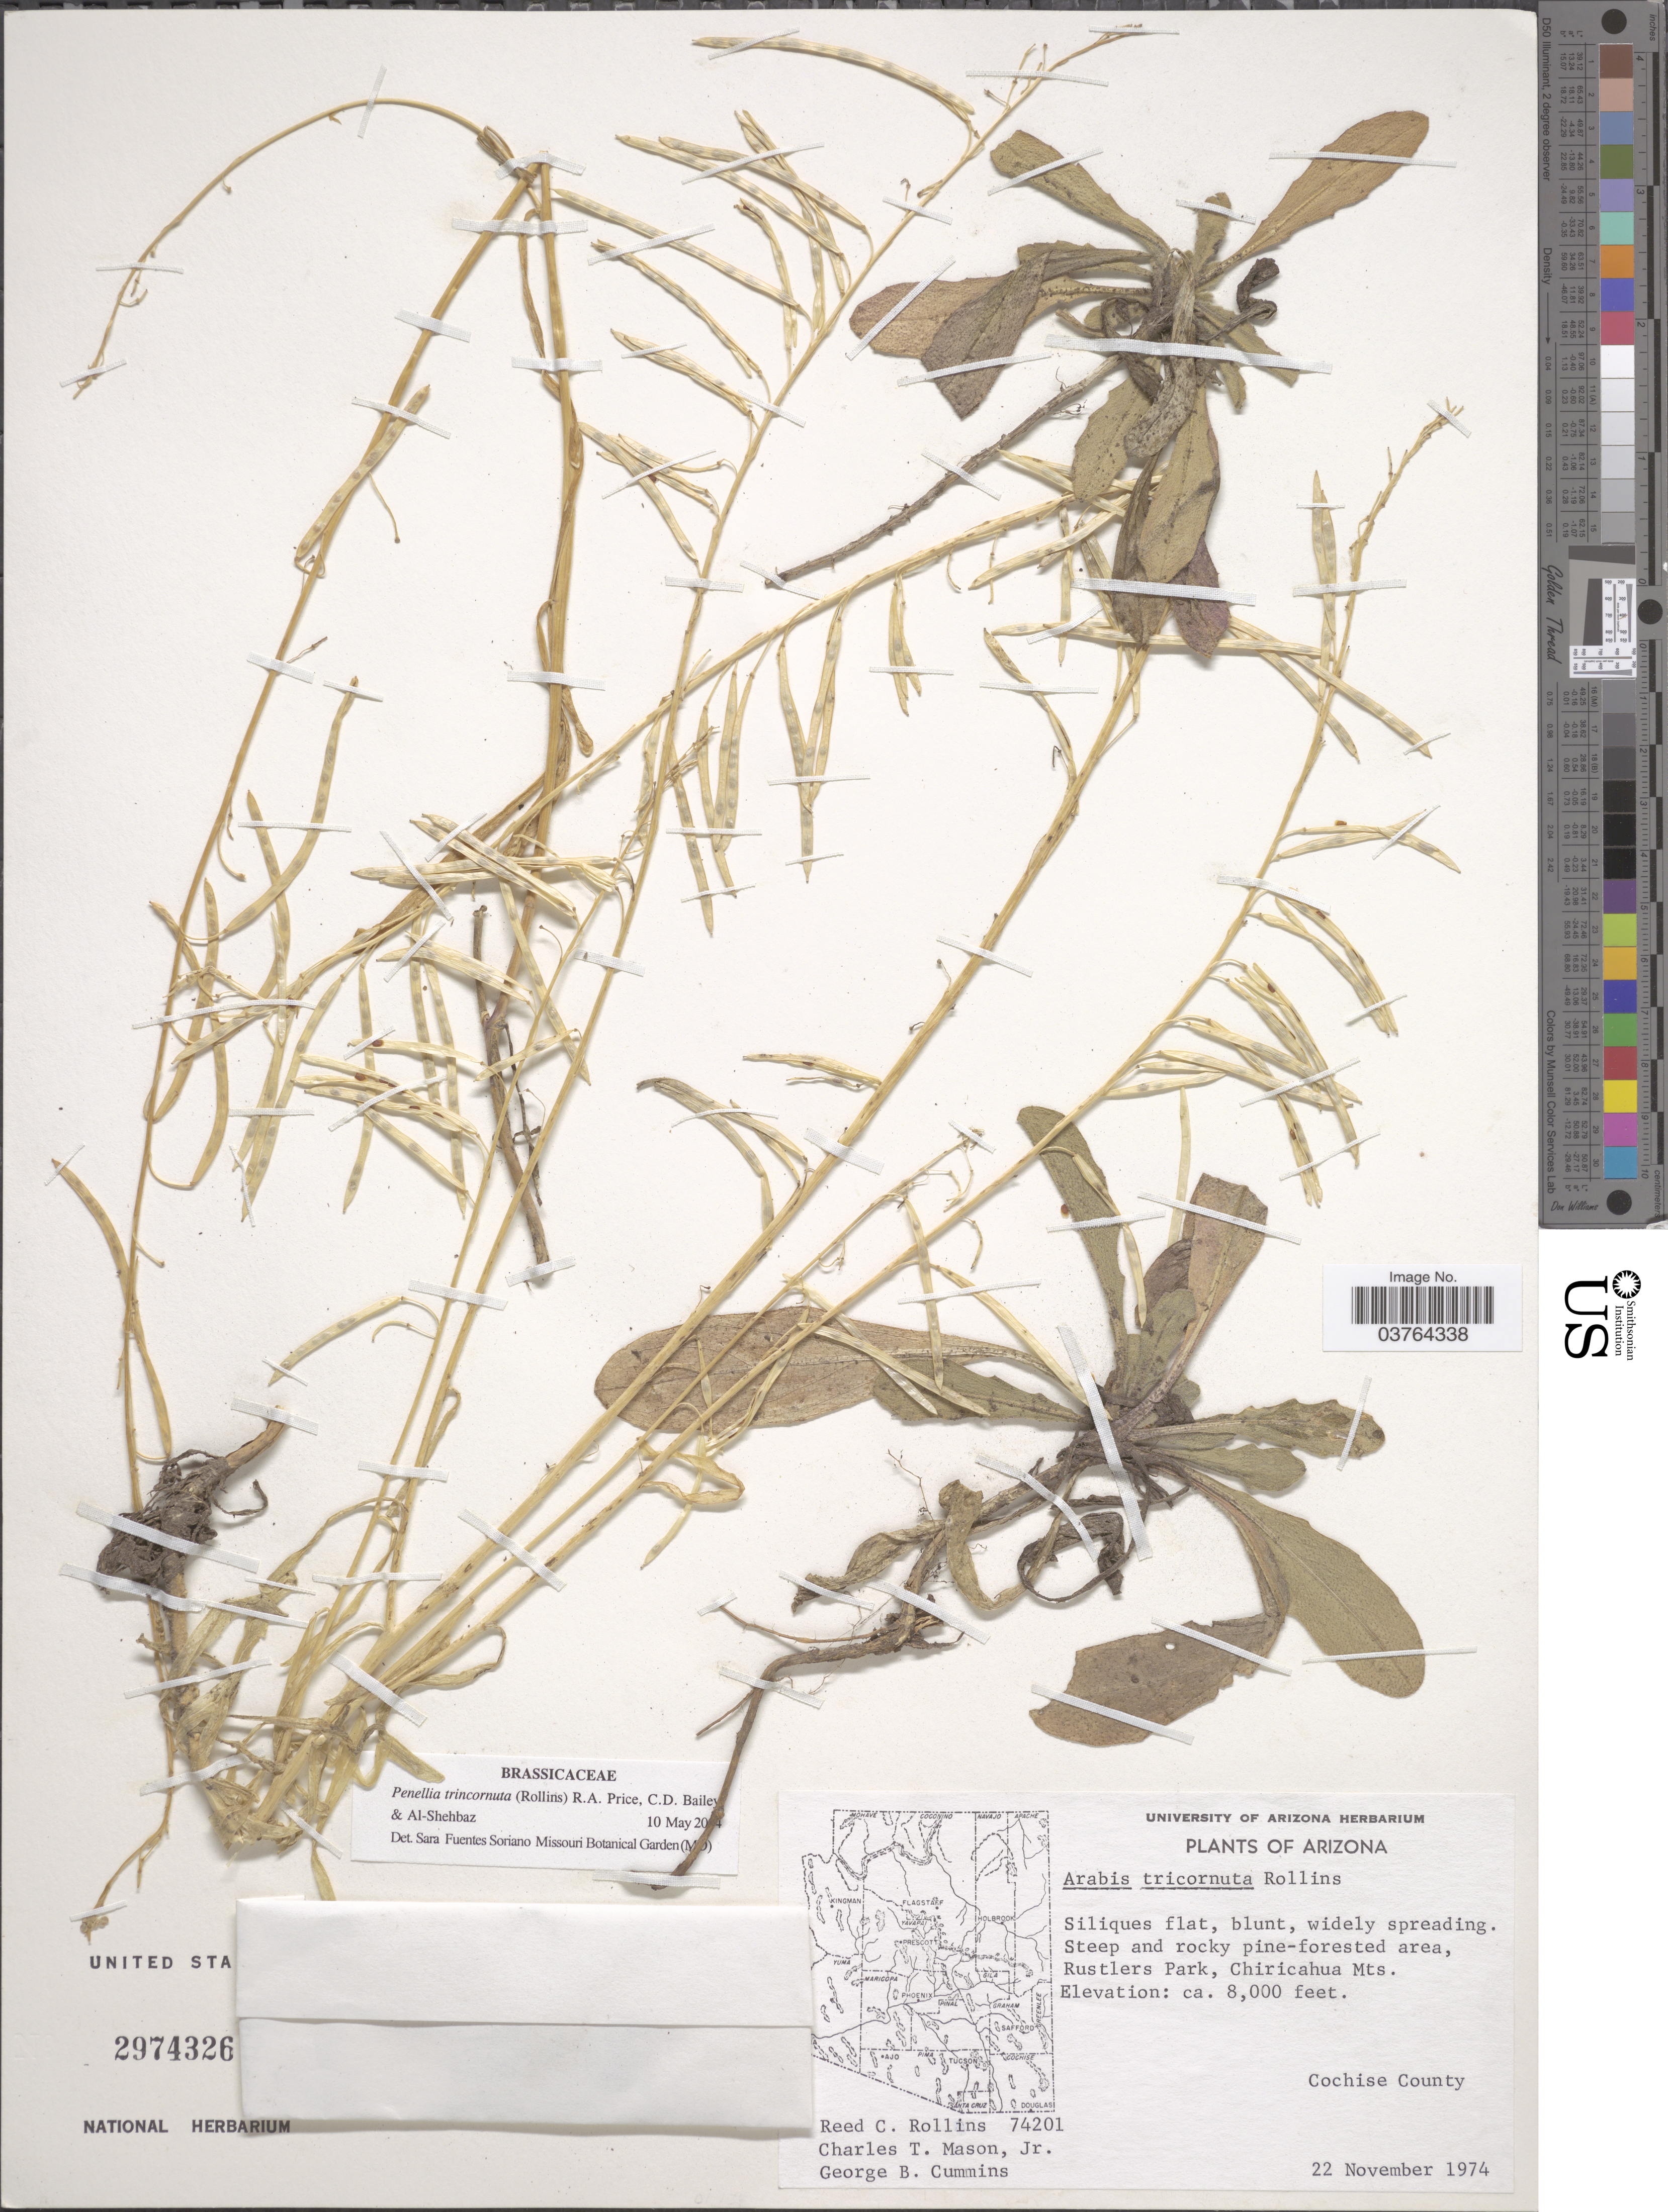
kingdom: Plantae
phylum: Tracheophyta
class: Magnoliopsida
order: Brassicales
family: Brassicaceae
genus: Pennellia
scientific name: Pennellia tricornuta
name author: (Rollins) R.A. Price et al.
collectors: R. C. Rollins, C. T. Mason & G. Cummins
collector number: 74201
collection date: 1974-11-22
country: United States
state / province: Arizona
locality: Rustlers Parks, Chiricahua Mts. Cochise County.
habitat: steep and rocky pined area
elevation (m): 2438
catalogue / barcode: US 2974326